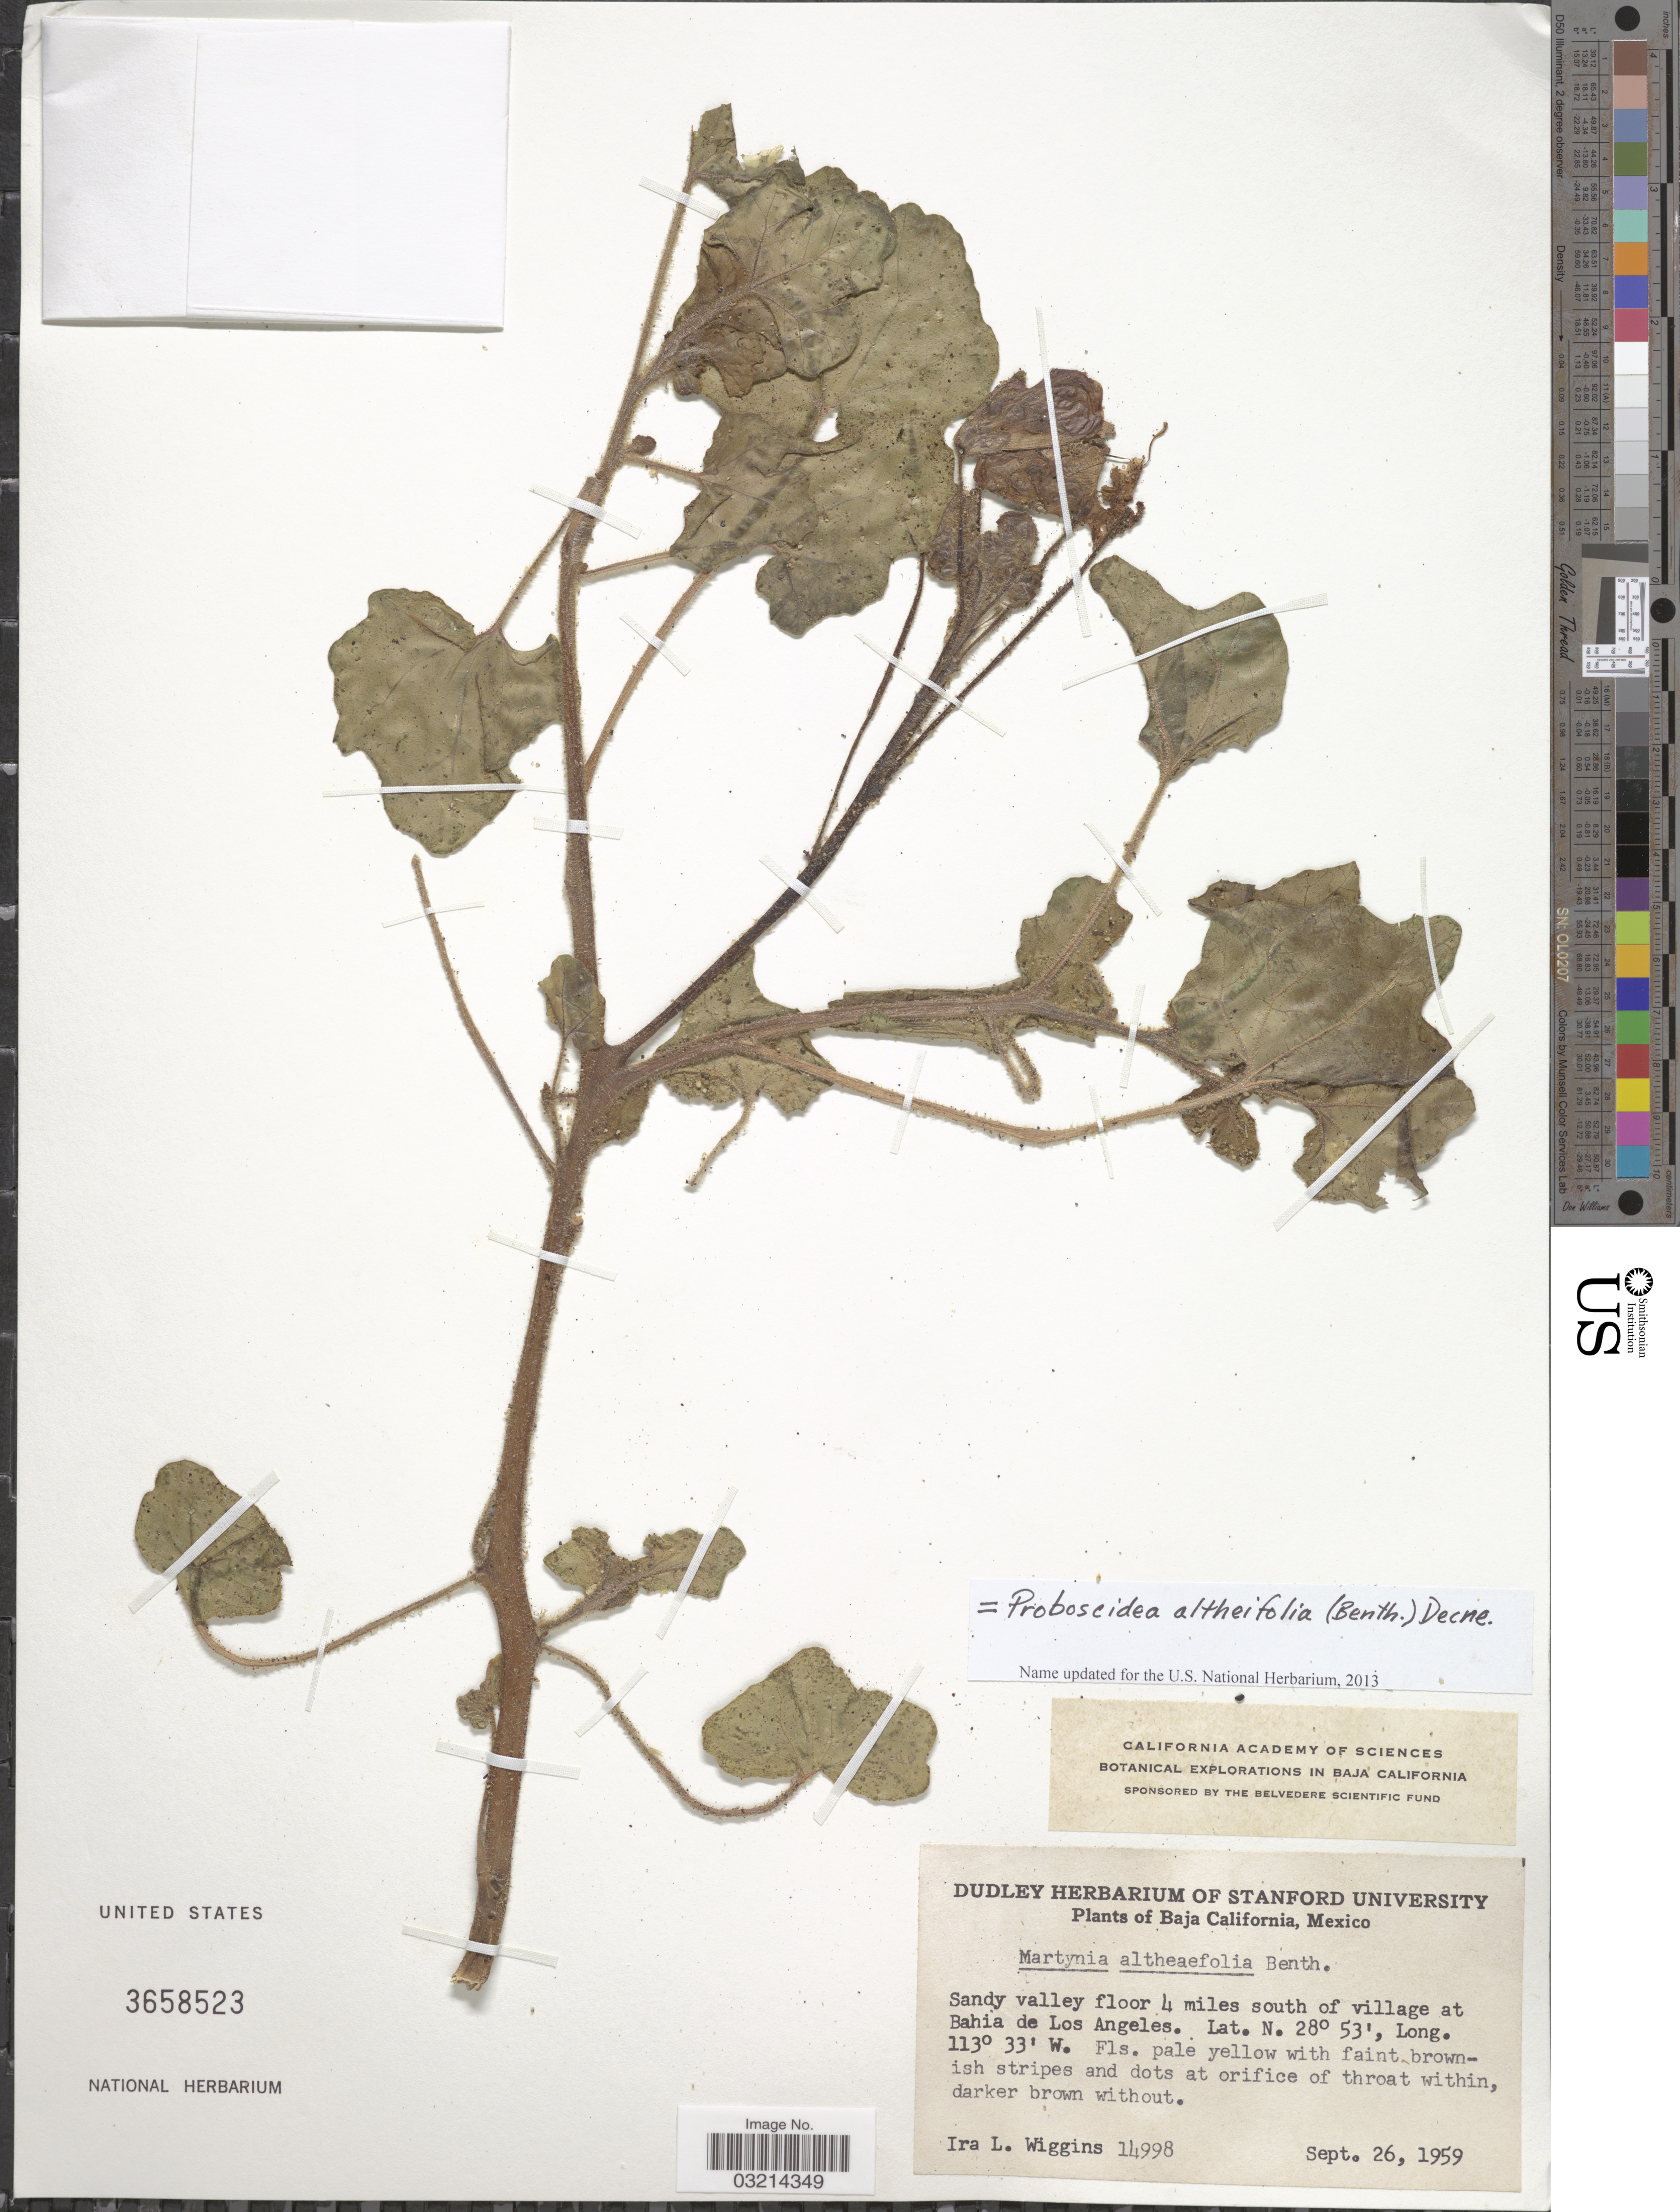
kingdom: Plantae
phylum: Tracheophyta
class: Magnoliopsida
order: Lamiales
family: Martyniaceae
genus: Proboscidea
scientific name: Proboscidea althaeifolia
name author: (Benth.) Decne.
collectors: I. L. Wiggins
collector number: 14998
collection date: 1959-09-26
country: Mexico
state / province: Baja California Norte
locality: Sandy valley floor 4 miles south of village at Bahia de Los Angeles.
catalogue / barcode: US 3658523